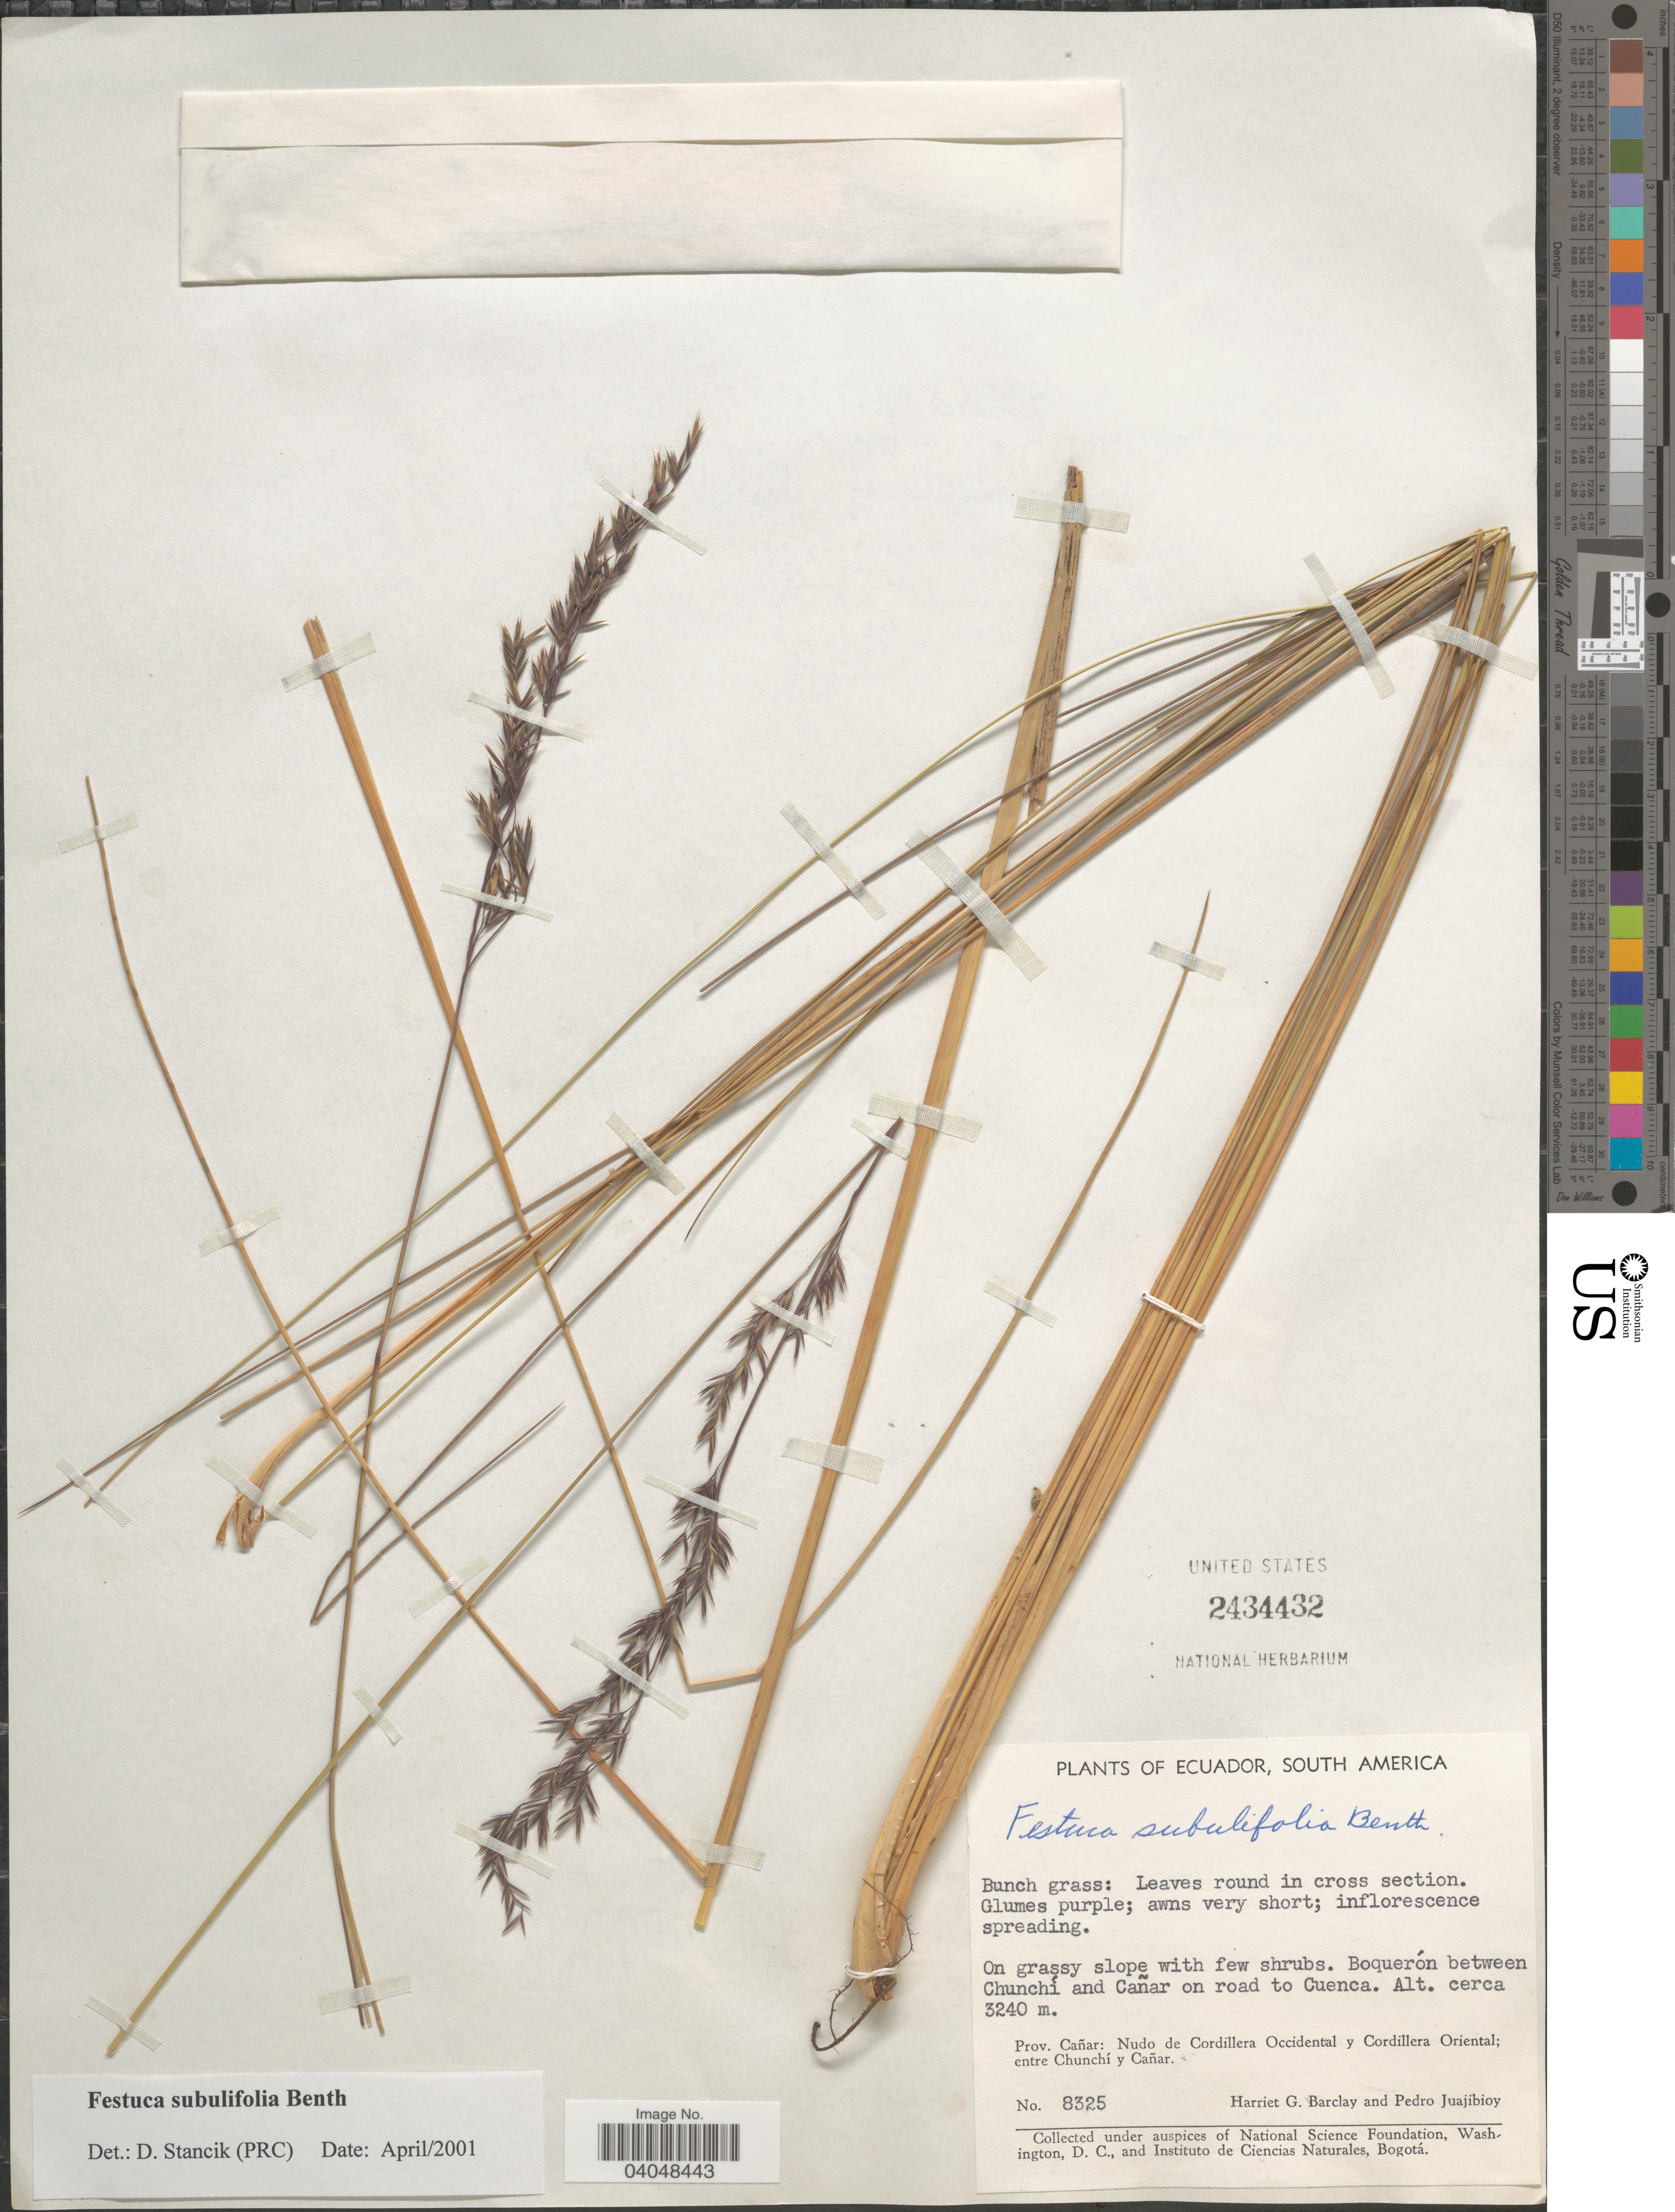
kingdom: Plantae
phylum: Tracheophyta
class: Liliopsida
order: Poales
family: Poaceae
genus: Festuca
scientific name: Festuca subulifolia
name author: Benth.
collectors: H. G. Barclay & P. Juajibioy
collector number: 8325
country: Ecuador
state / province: Cañar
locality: Boquerón between Chunchí and Cañar on road to Cuenca. Nudo de Cordillera Occidental y Cordillera Oriental; entre Chunchí y Cañar.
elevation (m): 3240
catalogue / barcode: US 2434432